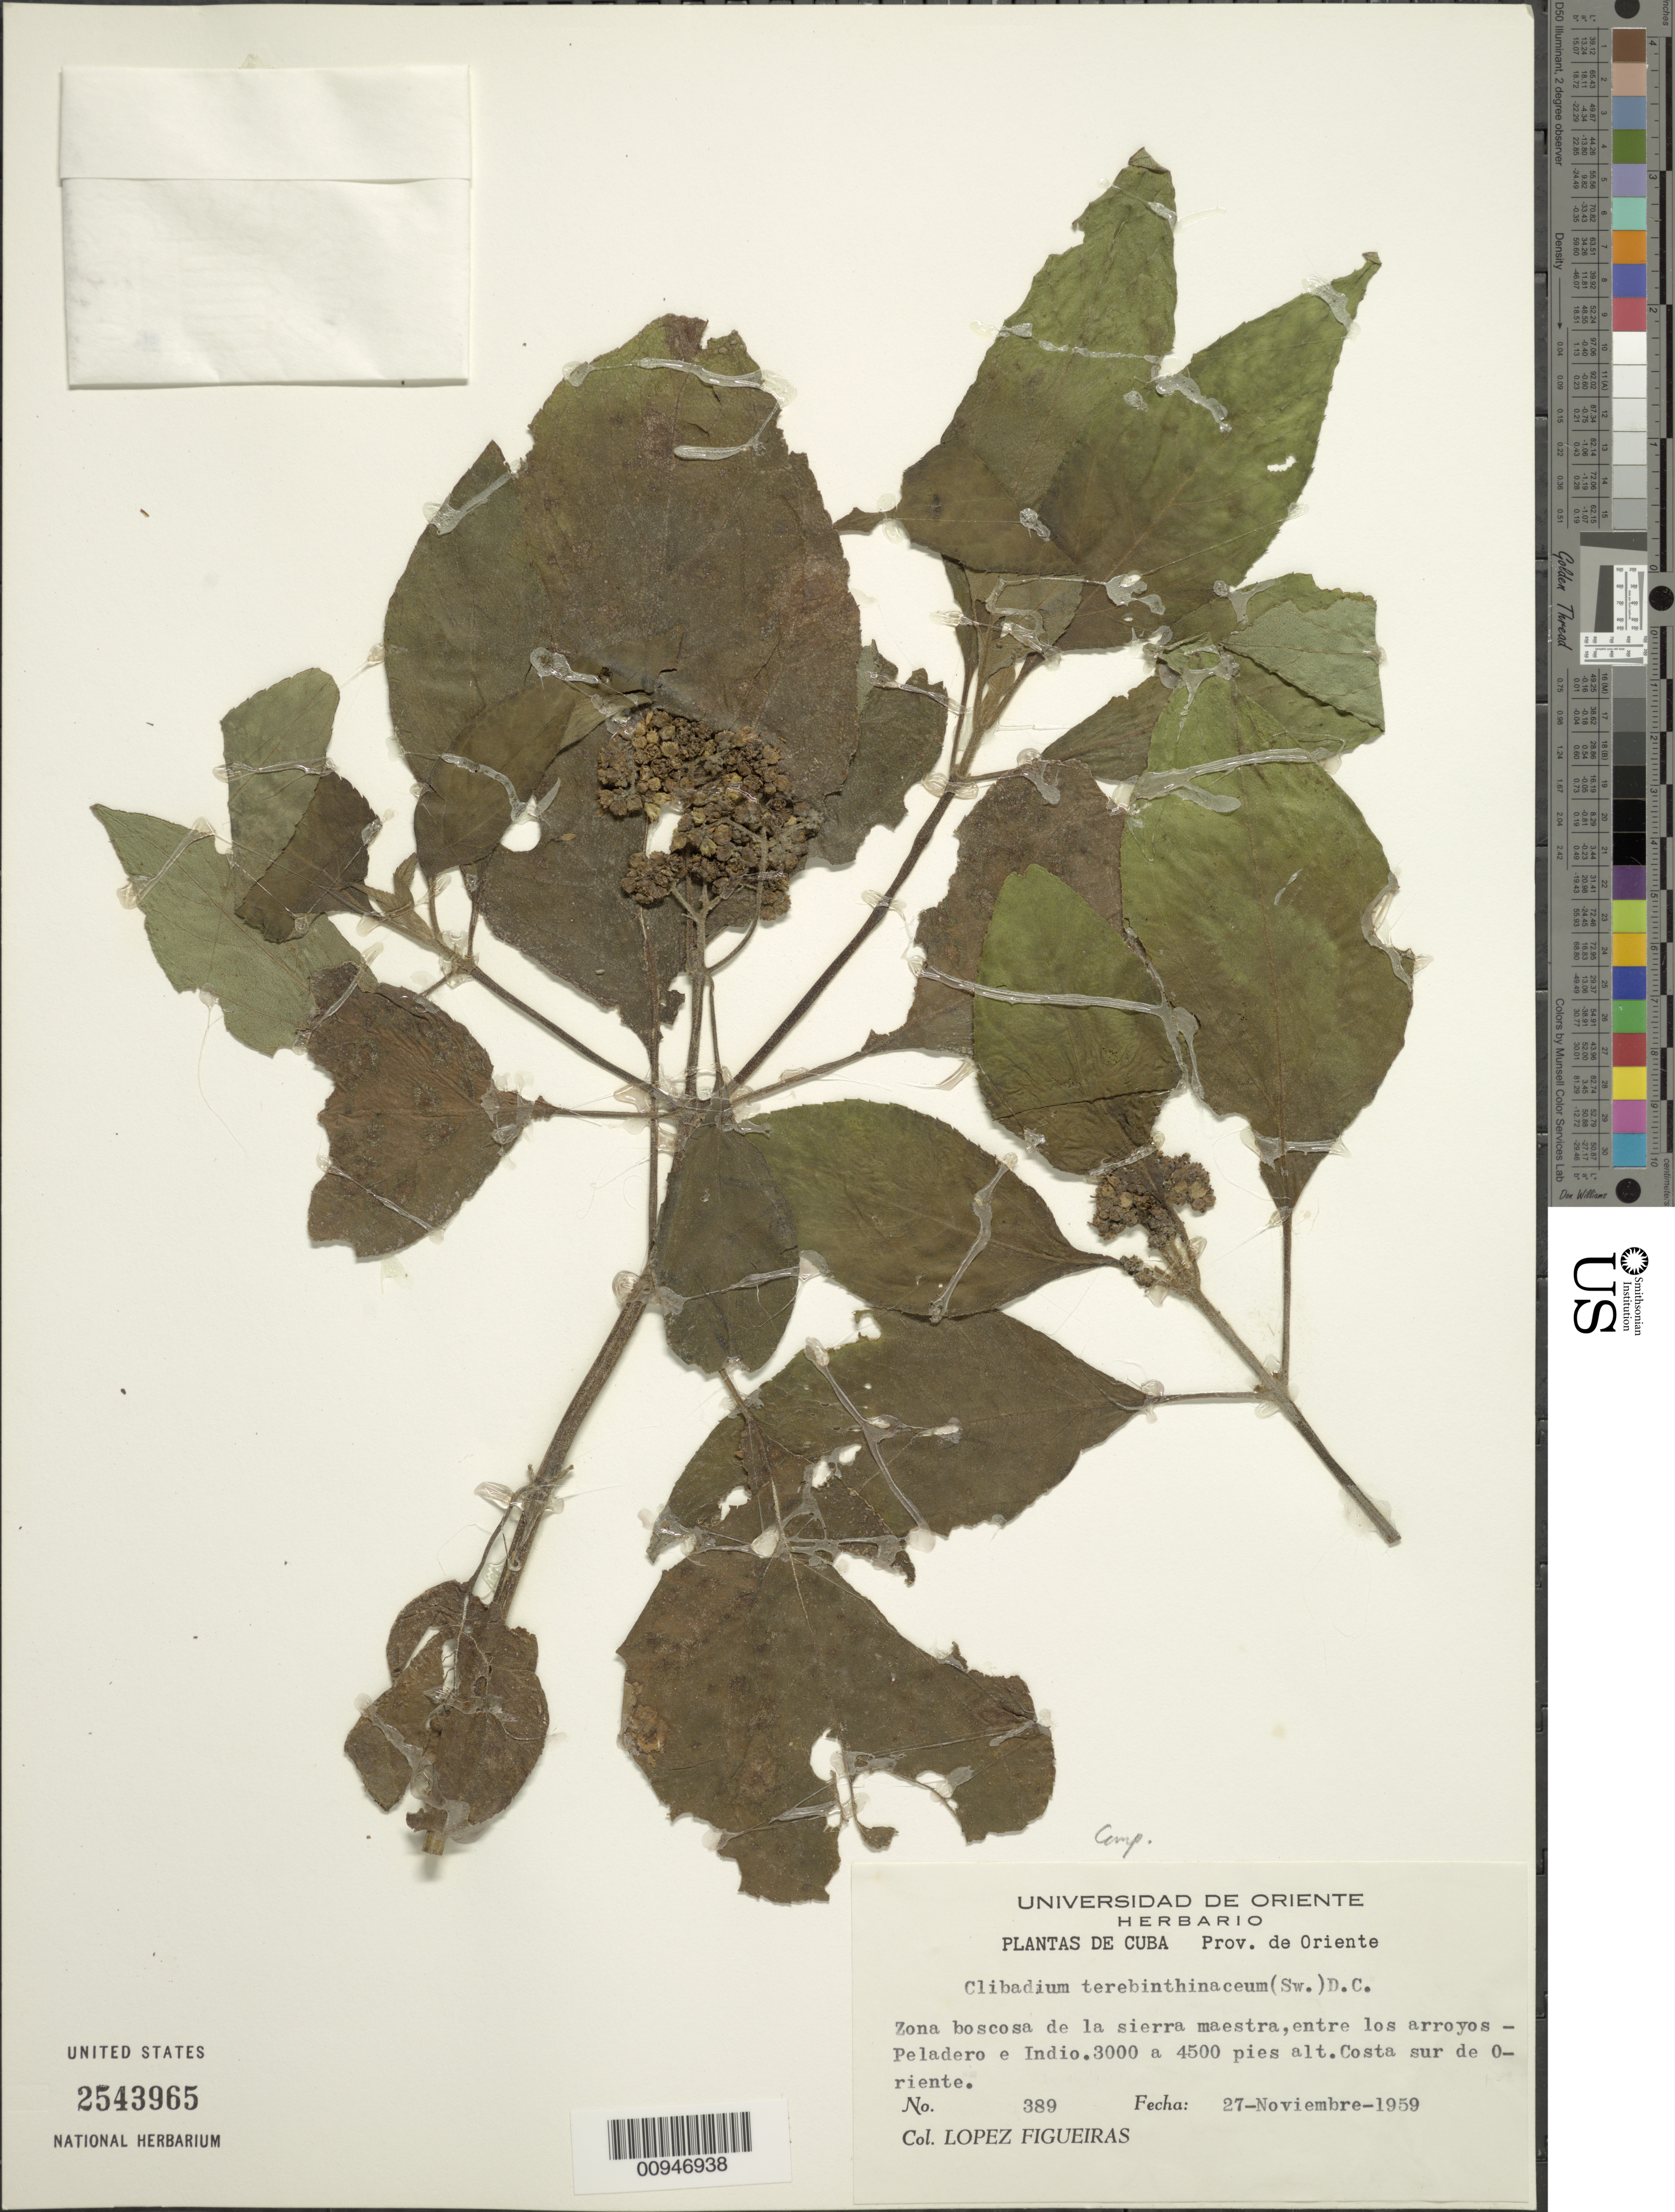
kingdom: Plantae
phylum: Tracheophyta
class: Magnoliopsida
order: Asterales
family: Asteraceae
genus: Clibadium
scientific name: Clibadium terebinthinaceum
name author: (Sw.) DC.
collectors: M. López Figueiras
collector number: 389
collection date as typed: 27 Nov 1959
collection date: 1959-11-27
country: Cuba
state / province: Oriente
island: Cuba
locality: La Sierra Maestra, Peladero e Indio, Costa sur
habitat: Zona boscosa de la sierra, entro los arroyos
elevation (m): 914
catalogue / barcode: US 2543965